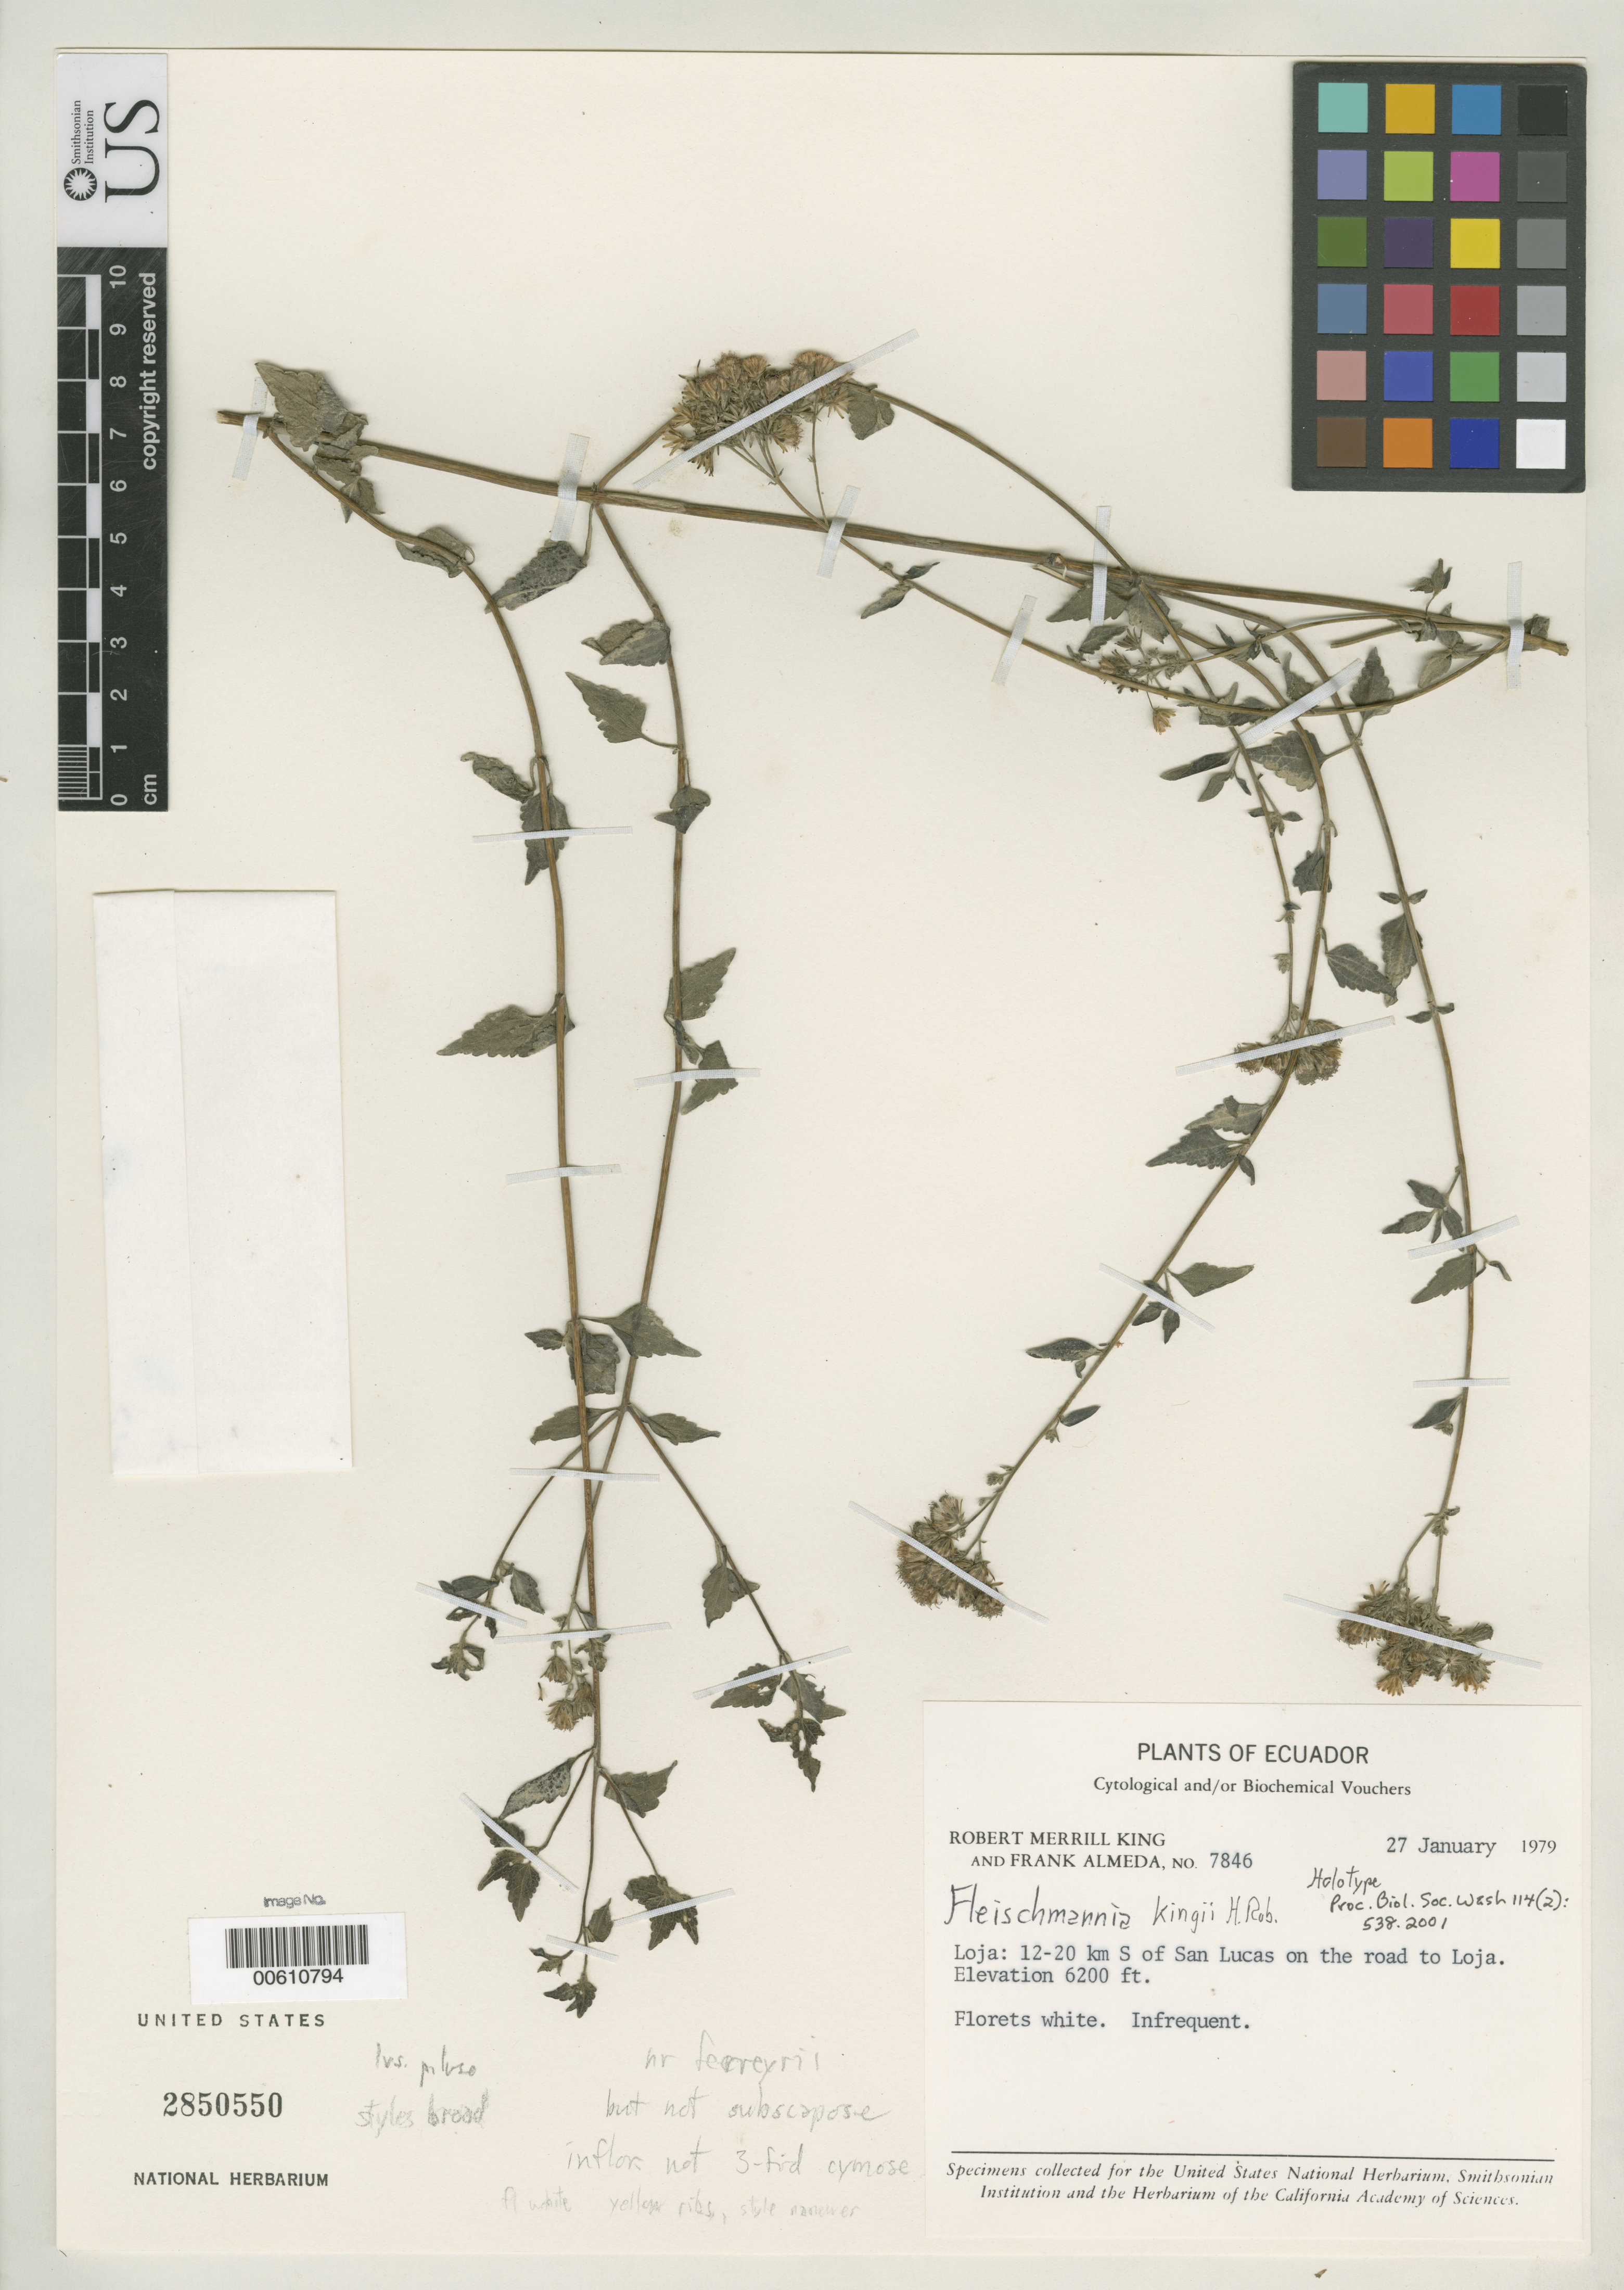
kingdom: Plantae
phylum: Tracheophyta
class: Magnoliopsida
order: Asterales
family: Asteraceae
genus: Fleischmannia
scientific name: Fleischmannia kingii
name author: H. Rob.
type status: Holotype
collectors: R. M. King & F. Almeda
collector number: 7846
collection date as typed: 27 Jan 1979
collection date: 1979-01-27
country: Ecuador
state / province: Loja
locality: S of San Lucas on road to Loja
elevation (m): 6200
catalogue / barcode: US 2850550